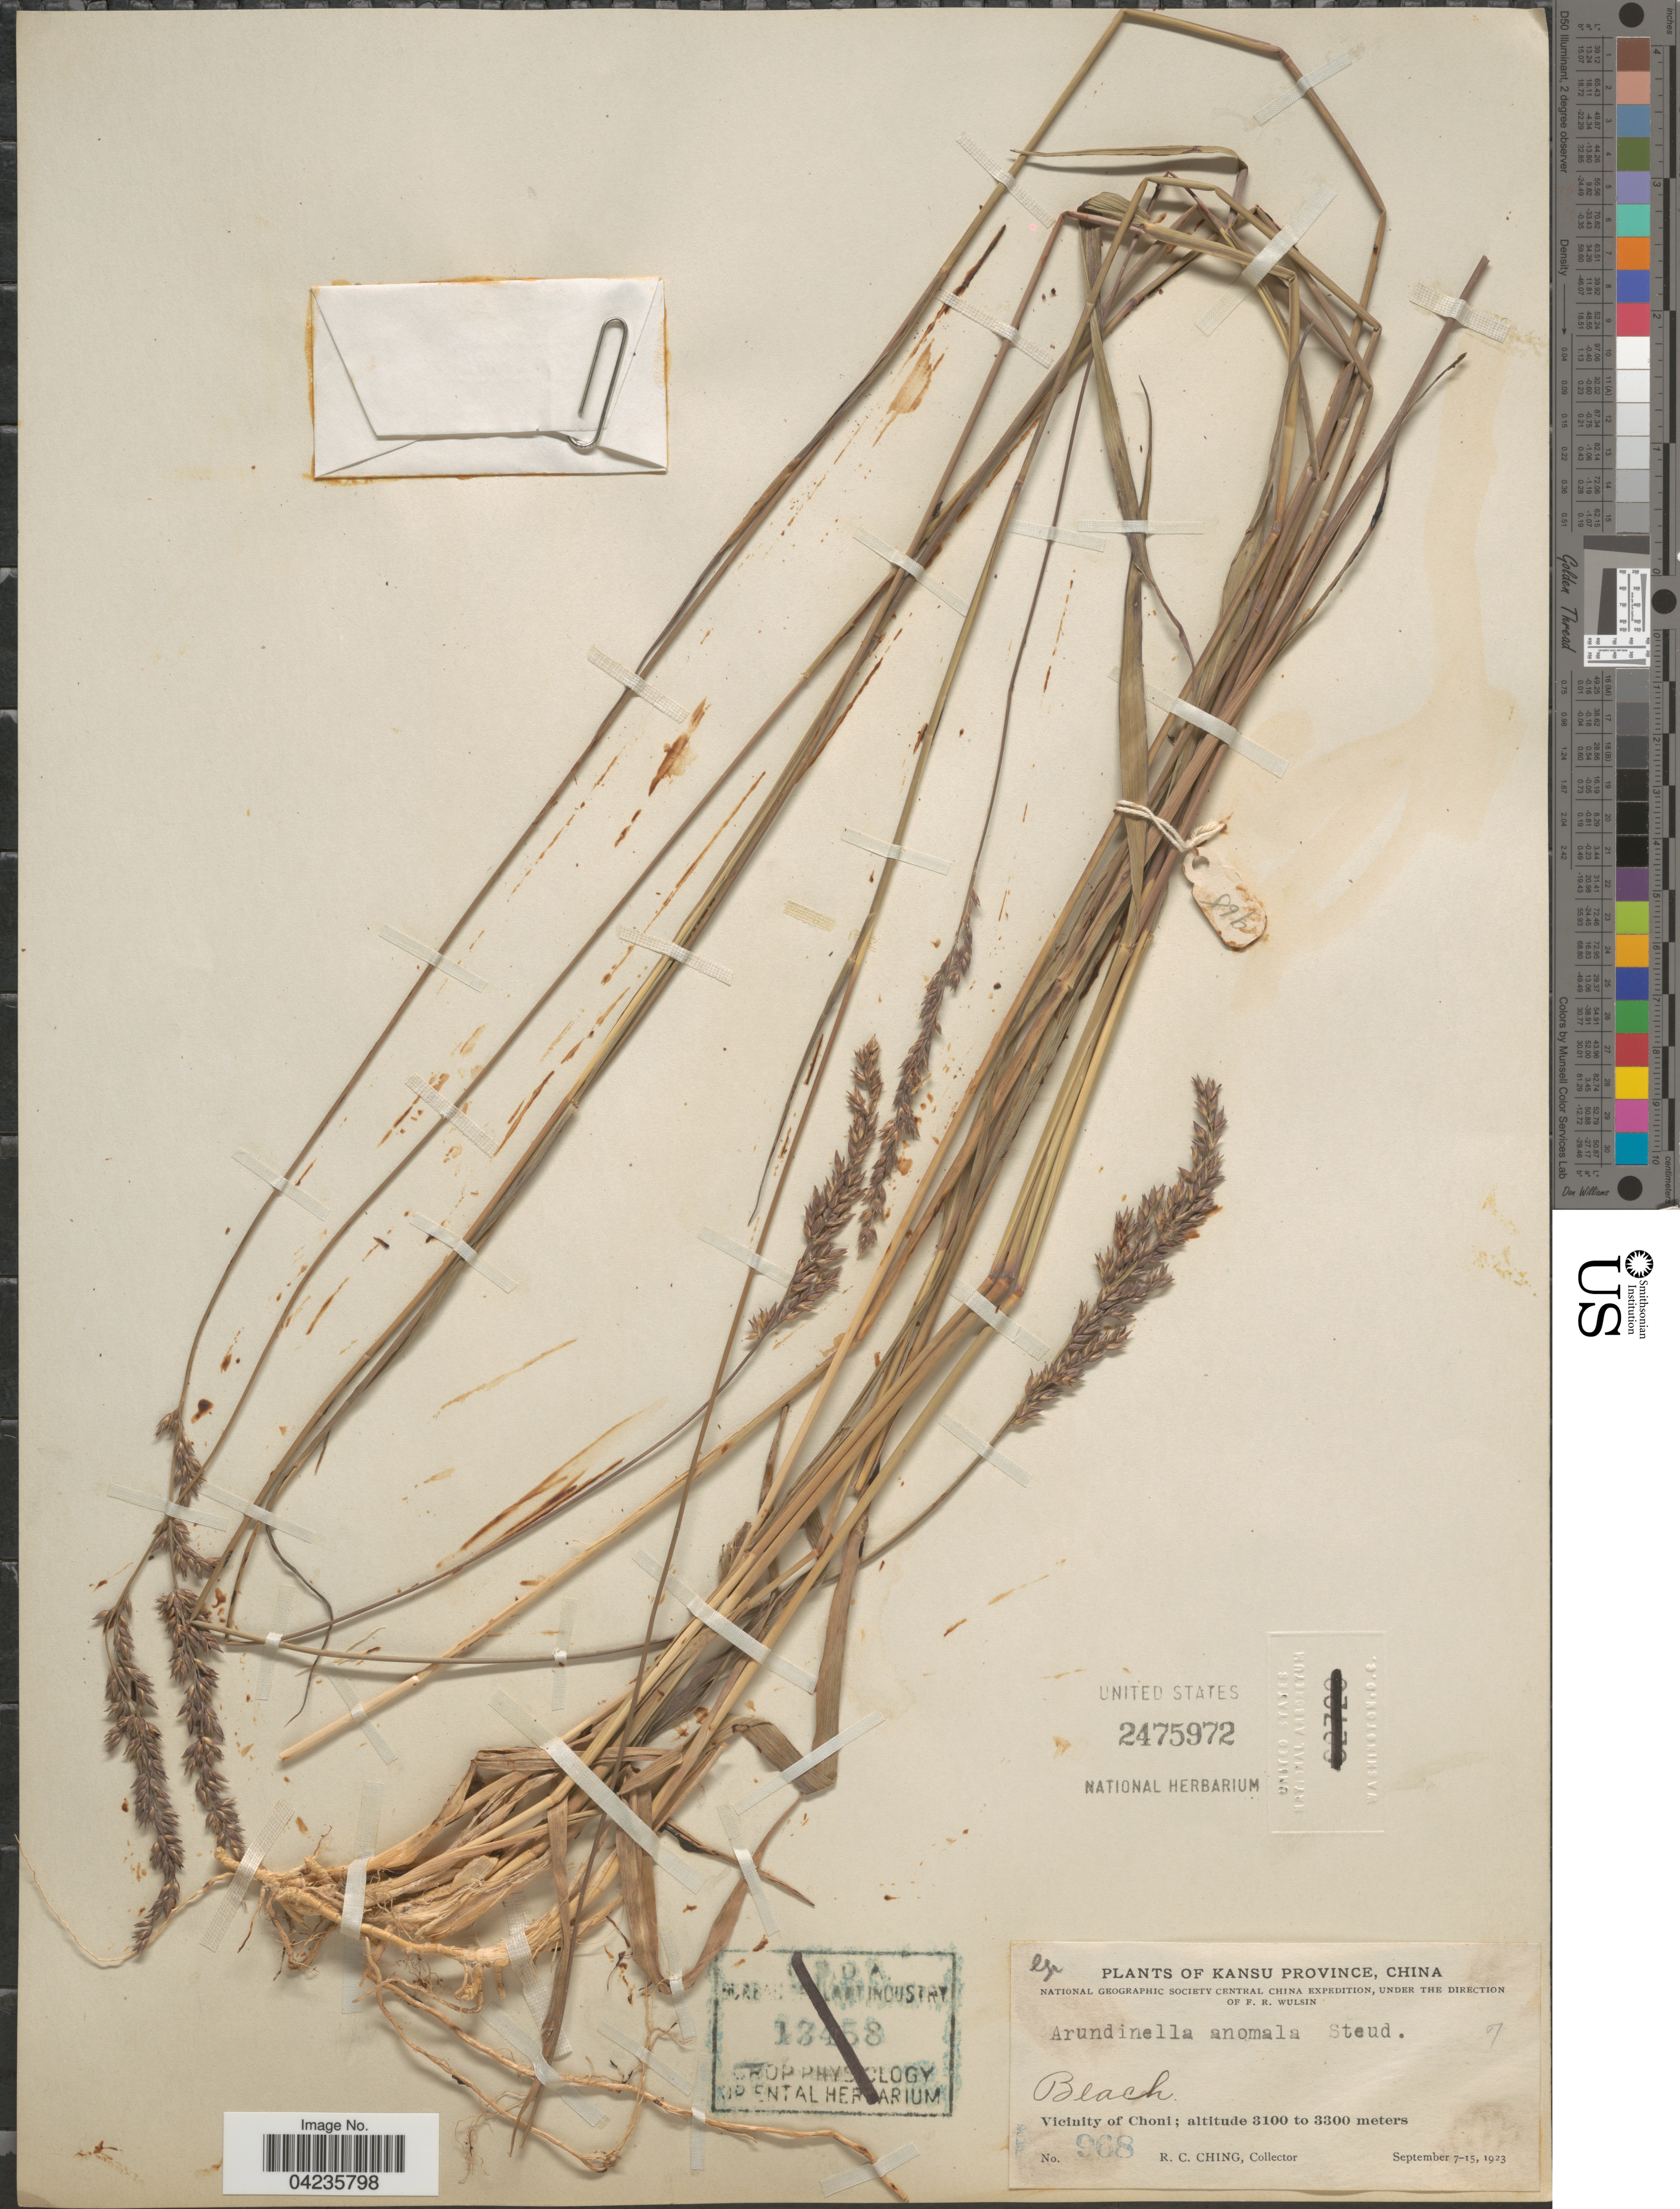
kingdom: Plantae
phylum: Tracheophyta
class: Liliopsida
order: Poales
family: Poaceae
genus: Arundinella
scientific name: Arundinella hirta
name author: (Thunb.) Tanaka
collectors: R. C. Ching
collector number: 968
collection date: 1923-09-07/1923-09-15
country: China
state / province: Gansu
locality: Kansu Province. National Geographic Society Central China Expedition. Vicinity of Choni.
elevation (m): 3100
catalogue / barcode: US 2475972